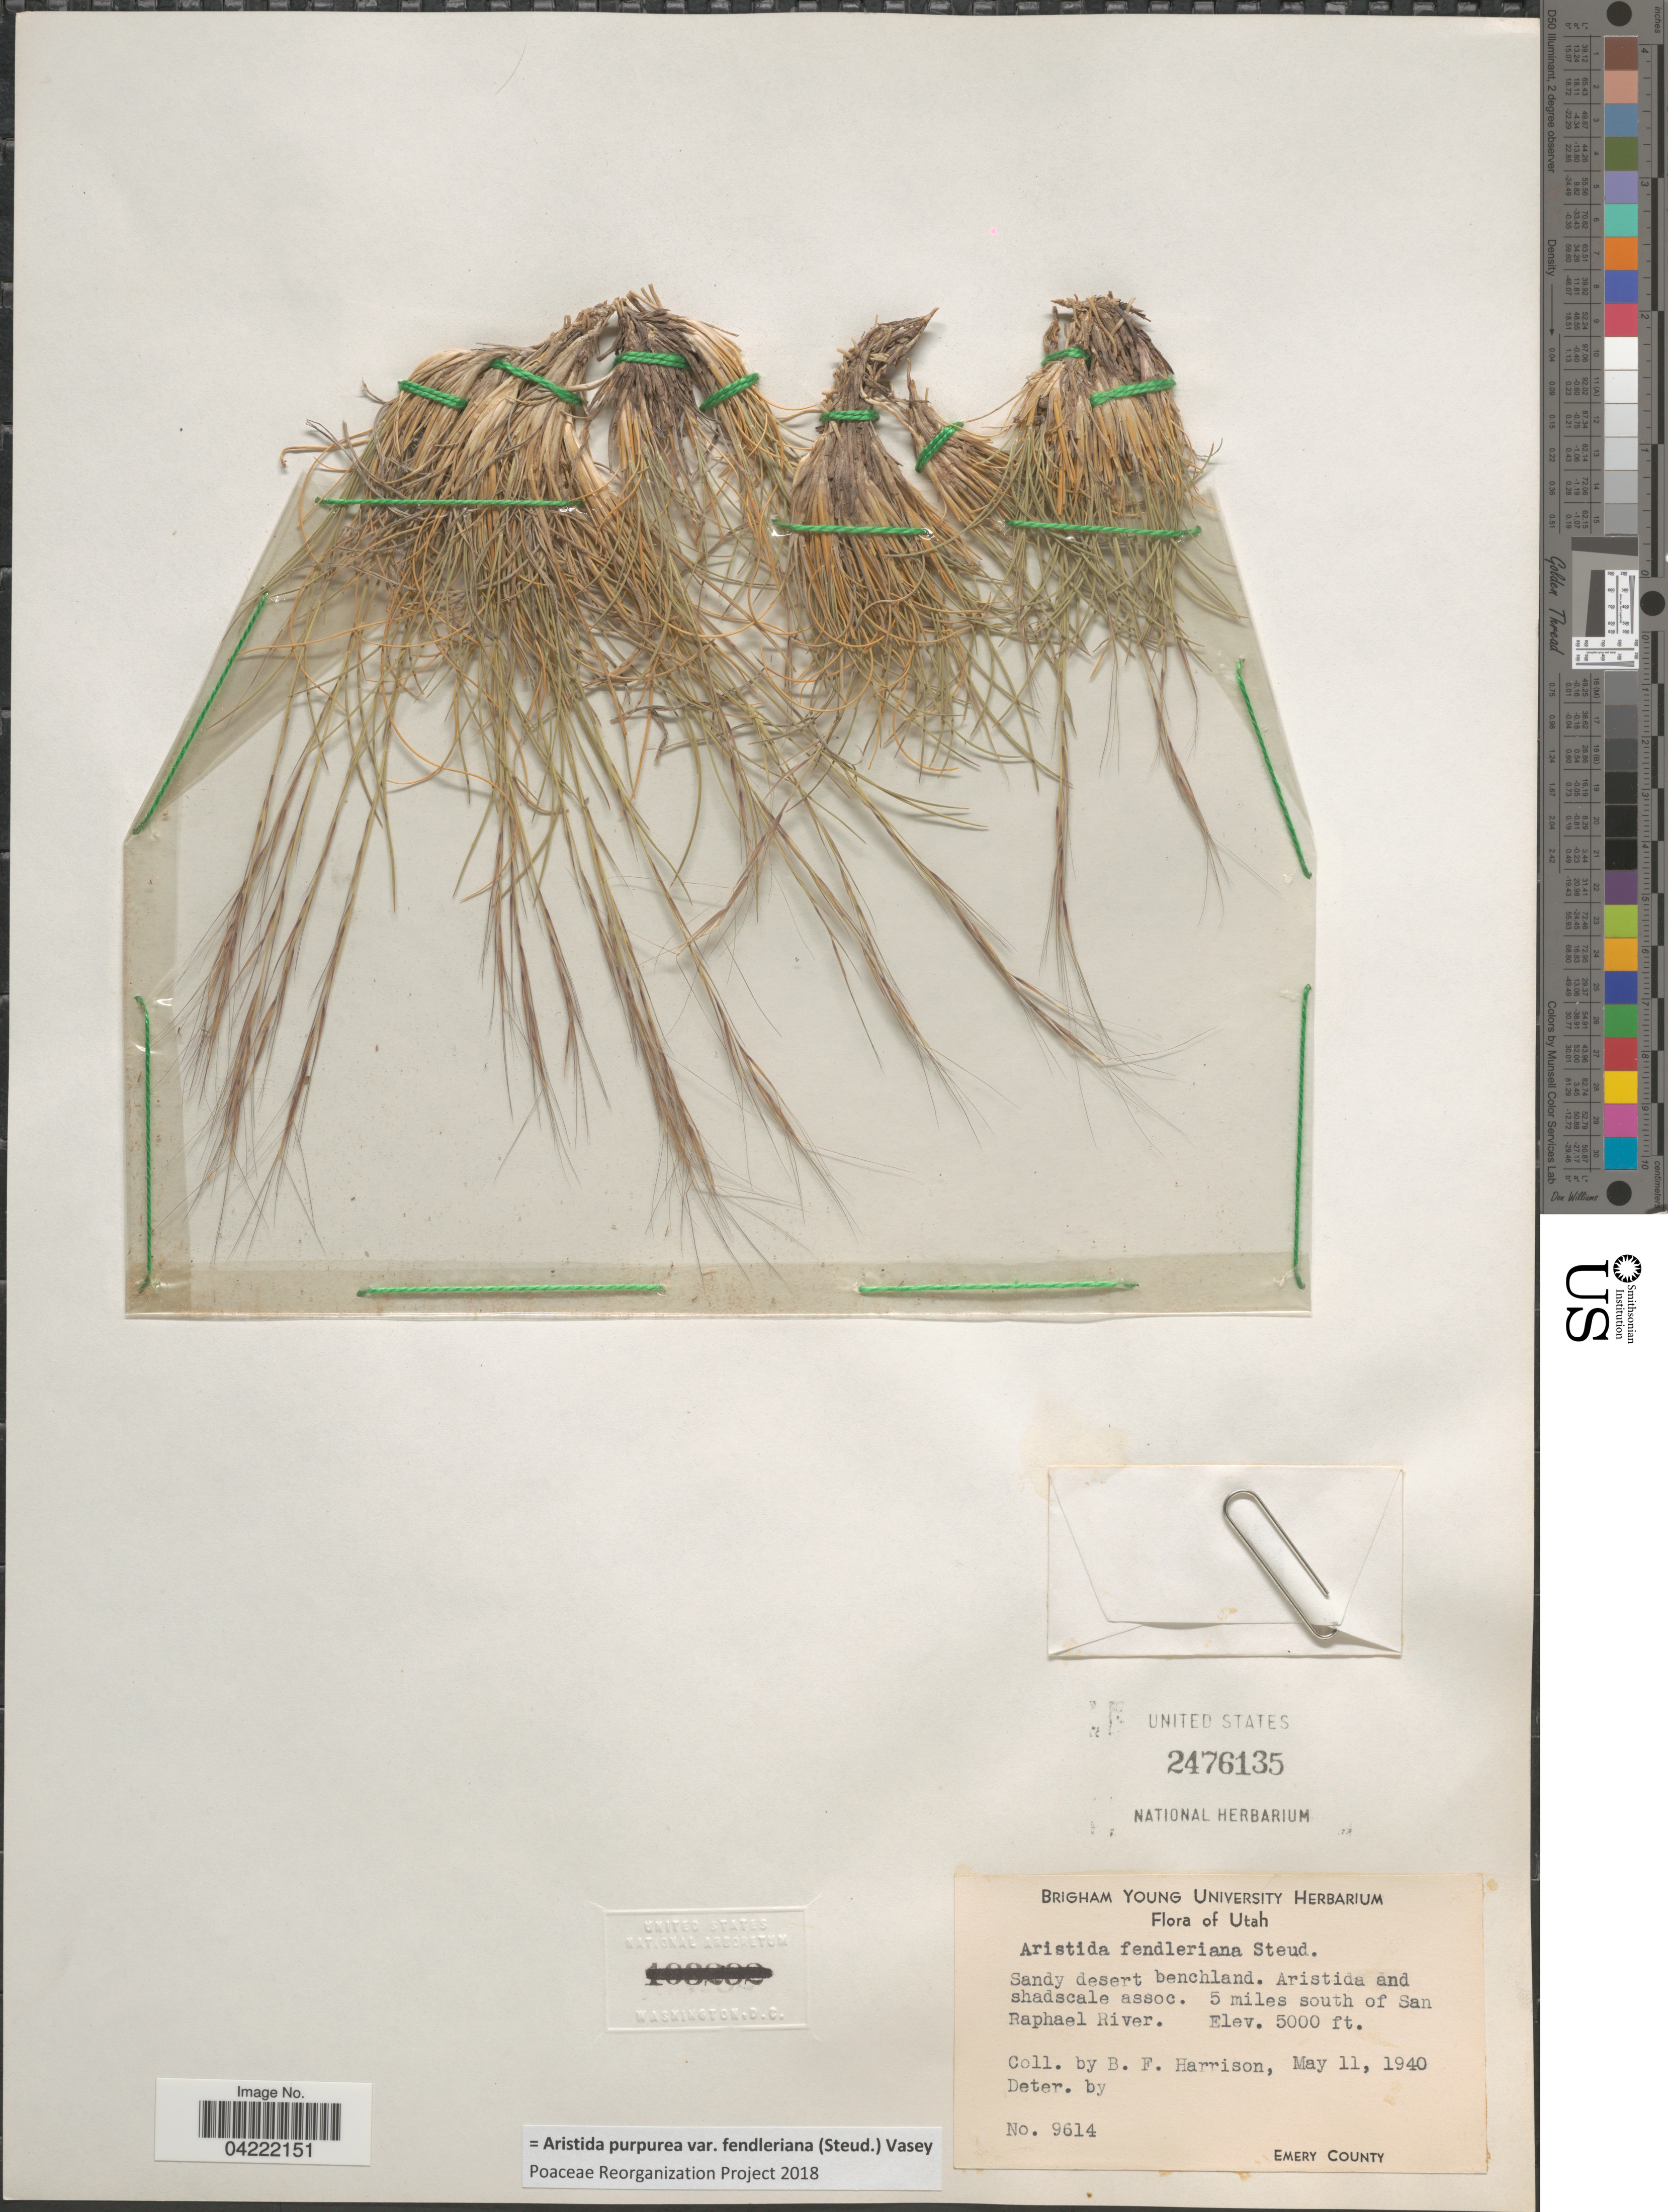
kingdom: Plantae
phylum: Tracheophyta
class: Liliopsida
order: Poales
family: Poaceae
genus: Aristida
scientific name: Aristida purpurea var. fendleriana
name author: (Steud.) Vasey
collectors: B. F. Harrison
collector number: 9614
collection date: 1940-05-11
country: United States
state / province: Utah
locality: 5 miles south of San Raphael River. Emery County.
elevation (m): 1524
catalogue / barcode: US 2476135